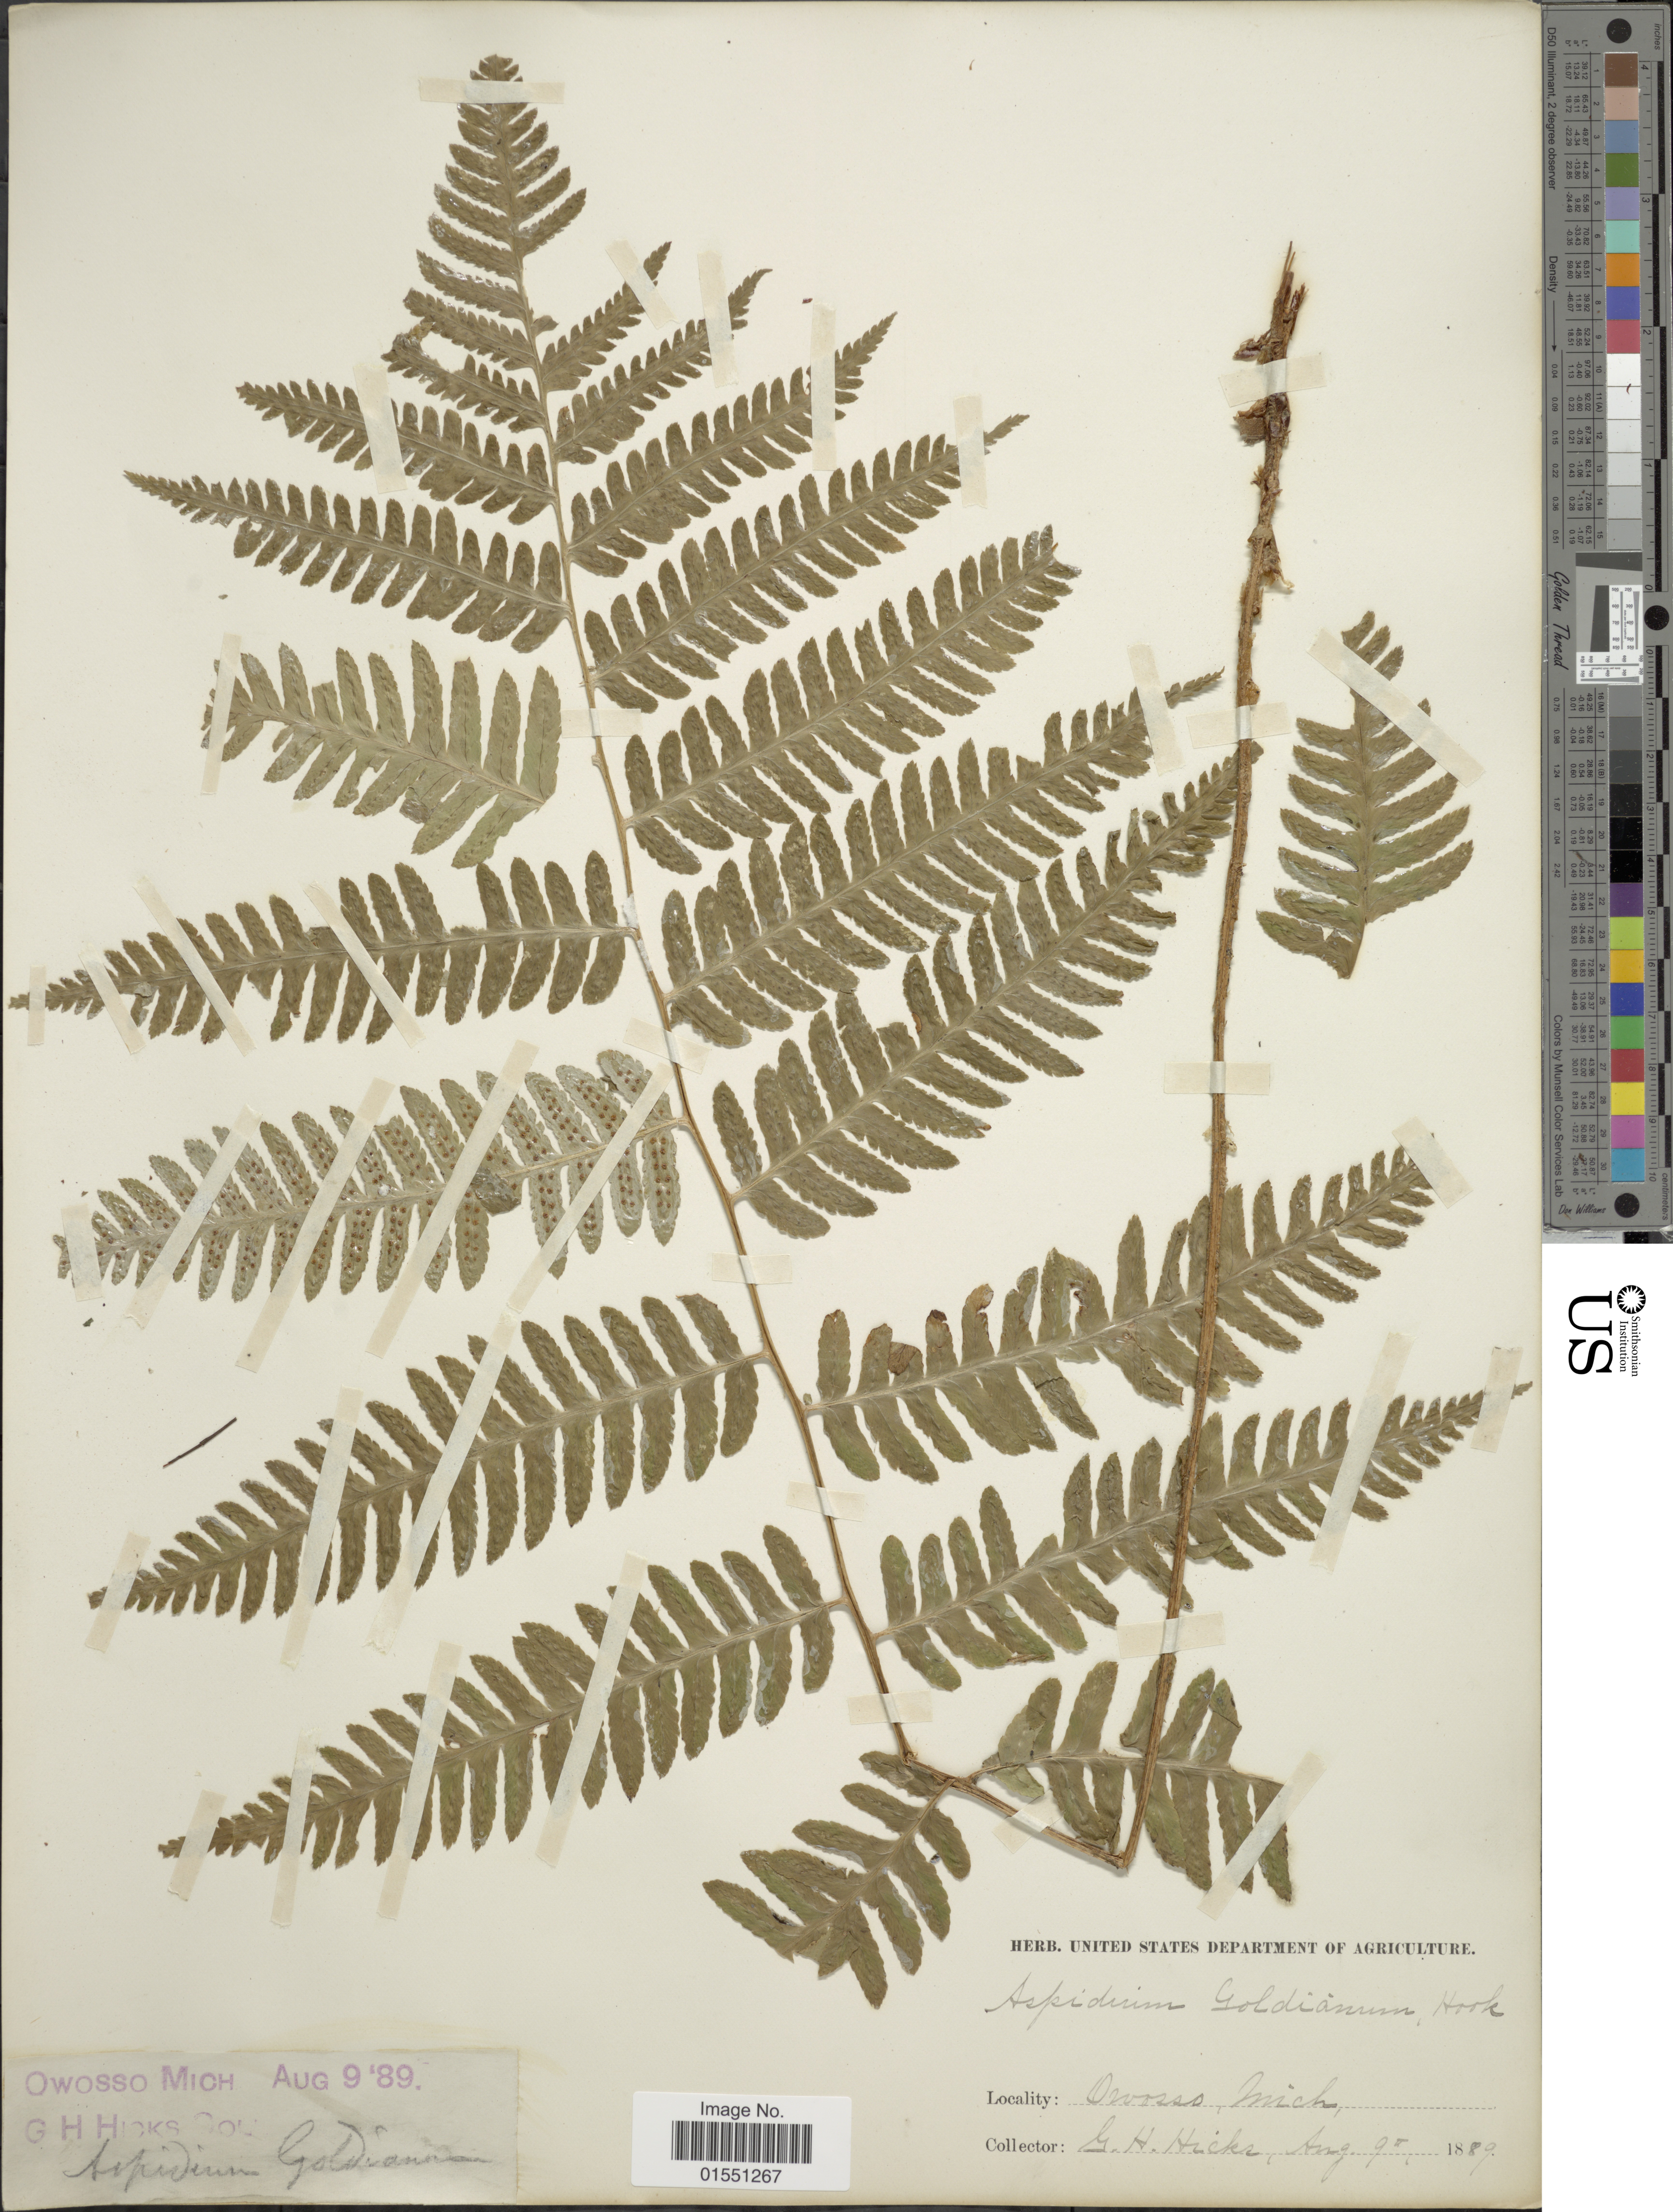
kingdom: Plantae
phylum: Tracheophyta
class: Polypodiopsida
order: Polypodiales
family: Dryopteridaceae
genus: Dryopteris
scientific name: Dryopteris goldiana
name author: (Hook. ex Goldie) A. Gray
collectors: G. Hicks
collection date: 1889-08-09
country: United States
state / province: Michigan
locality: Owosso